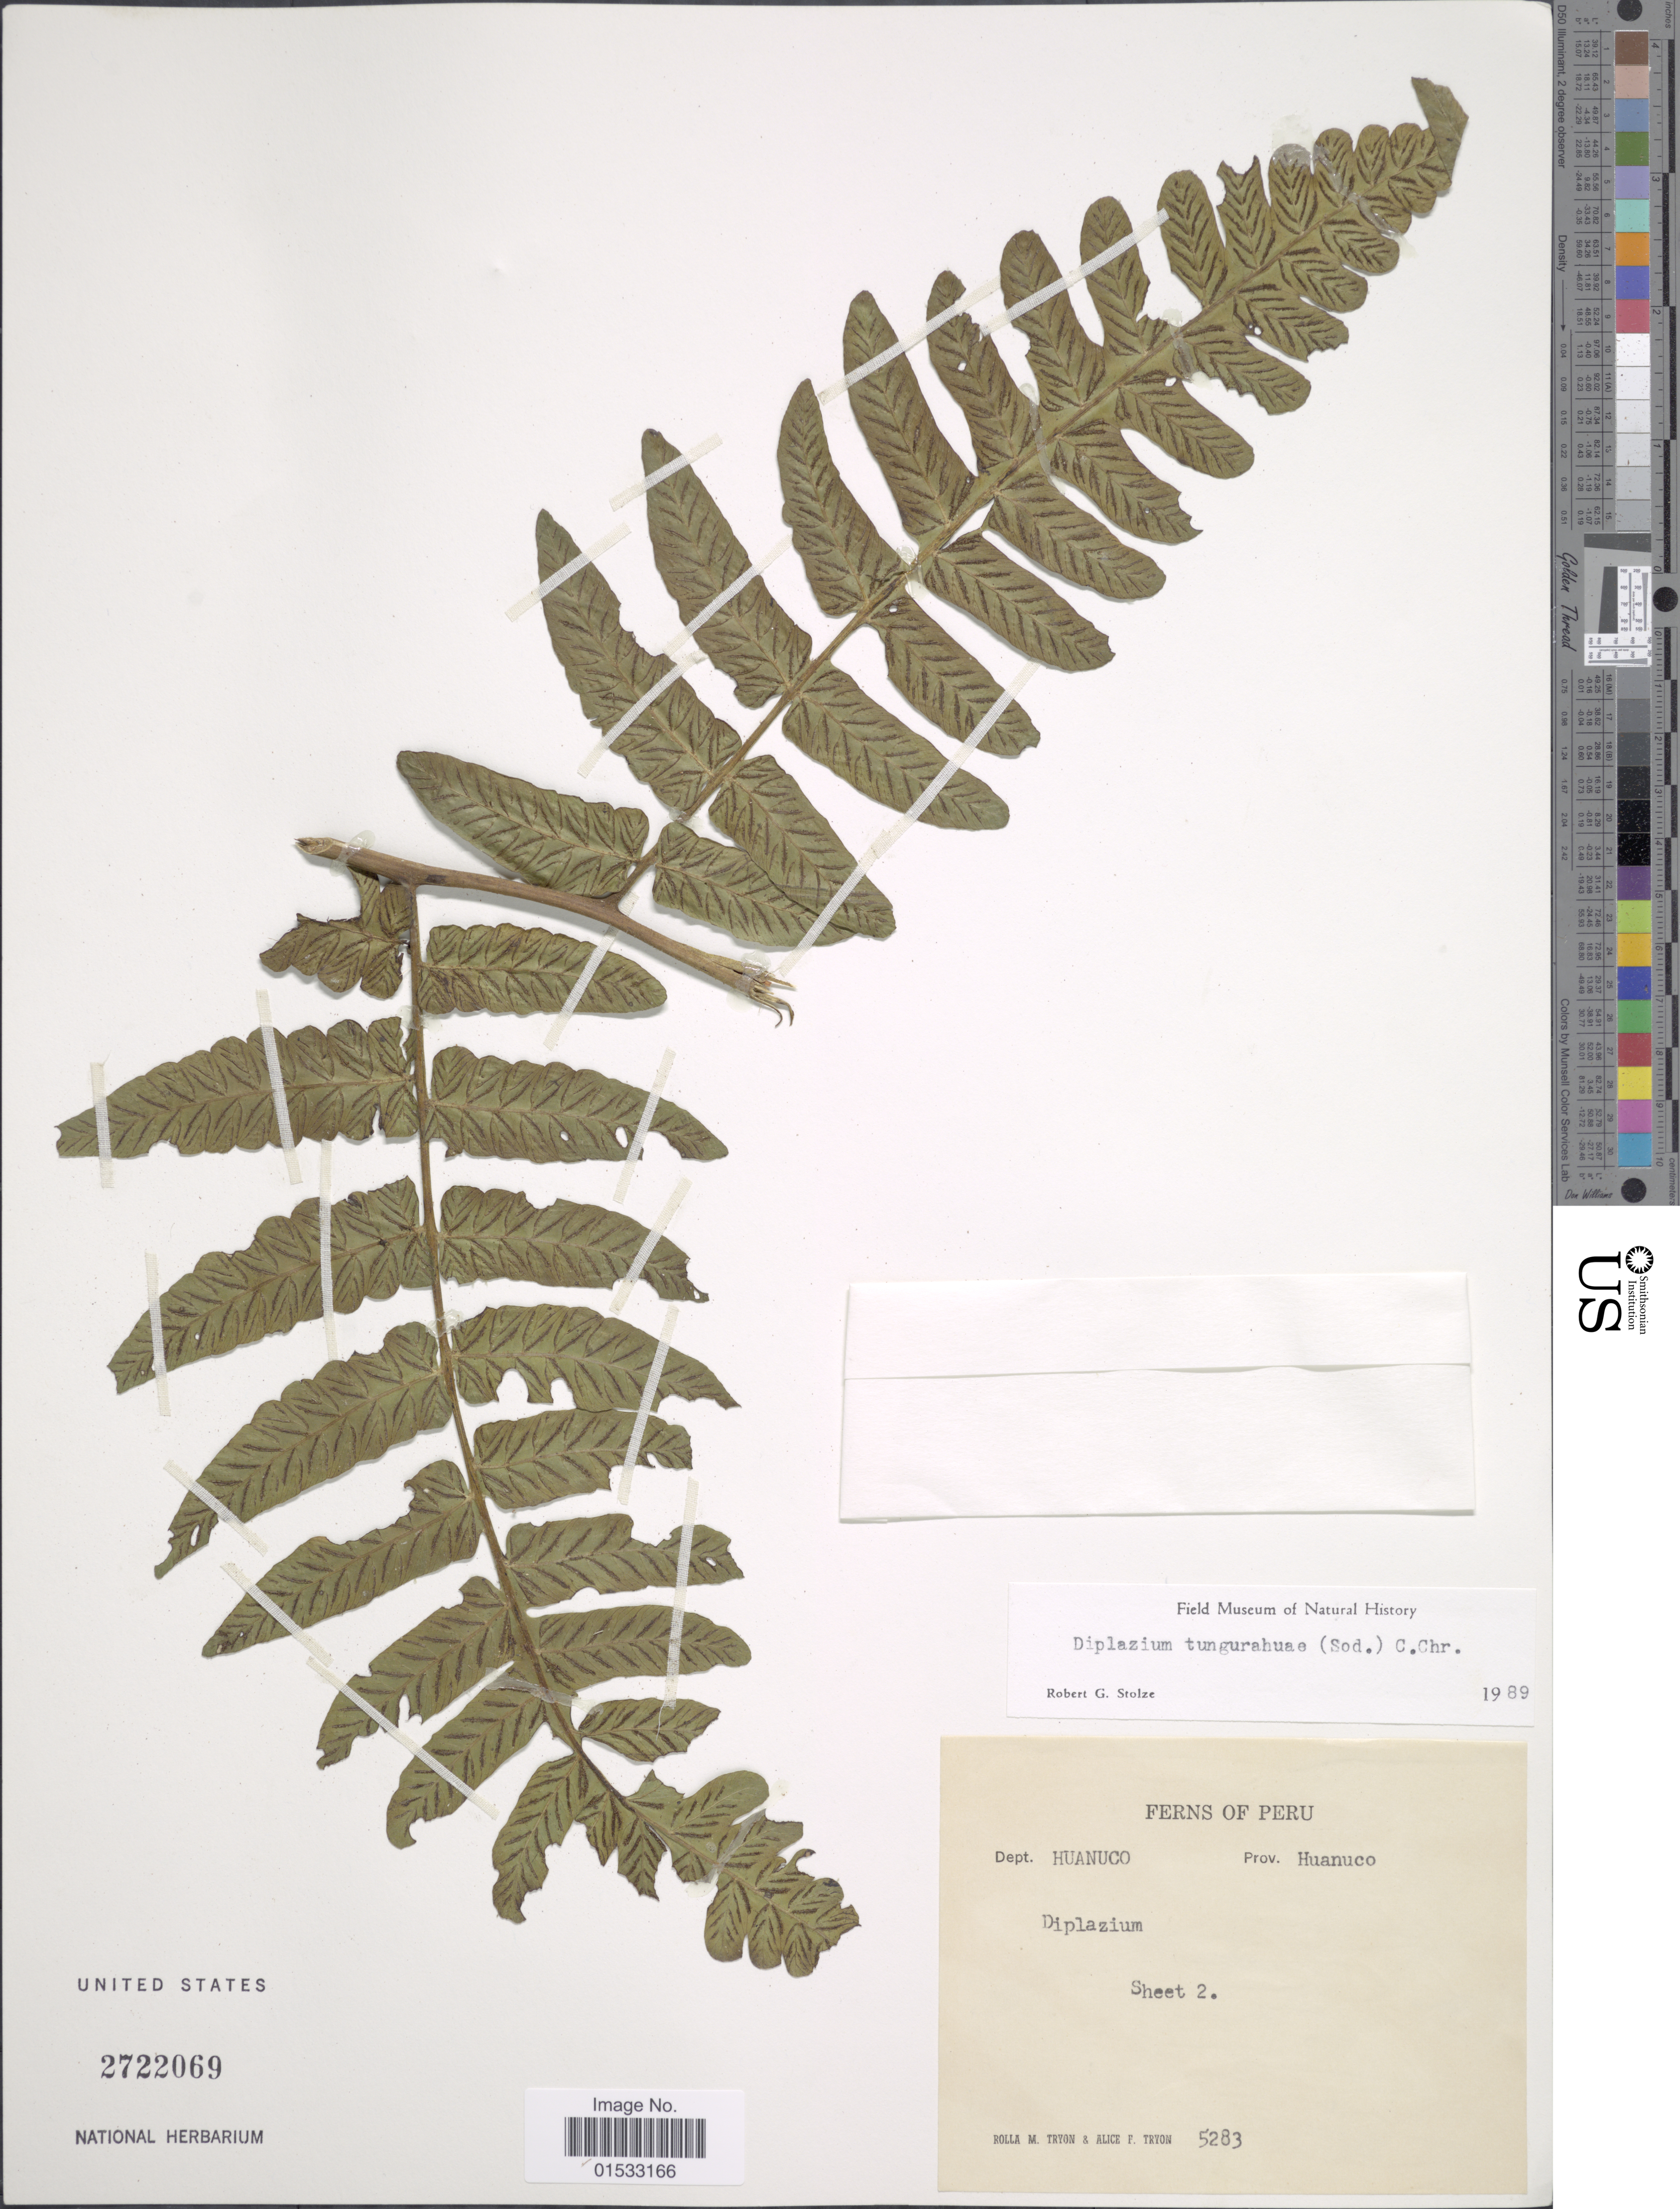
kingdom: Plantae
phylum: Tracheophyta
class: Polypodiopsida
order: Polypodiales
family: Athyriaceae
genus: Diplazium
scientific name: Diplazium tungurahuae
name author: (Sodiro) C. Chr.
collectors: R. M. Tryon & A. F. Tryon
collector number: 5283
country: Peru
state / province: Huánuco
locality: Dept. Huanuco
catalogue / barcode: US 2722069